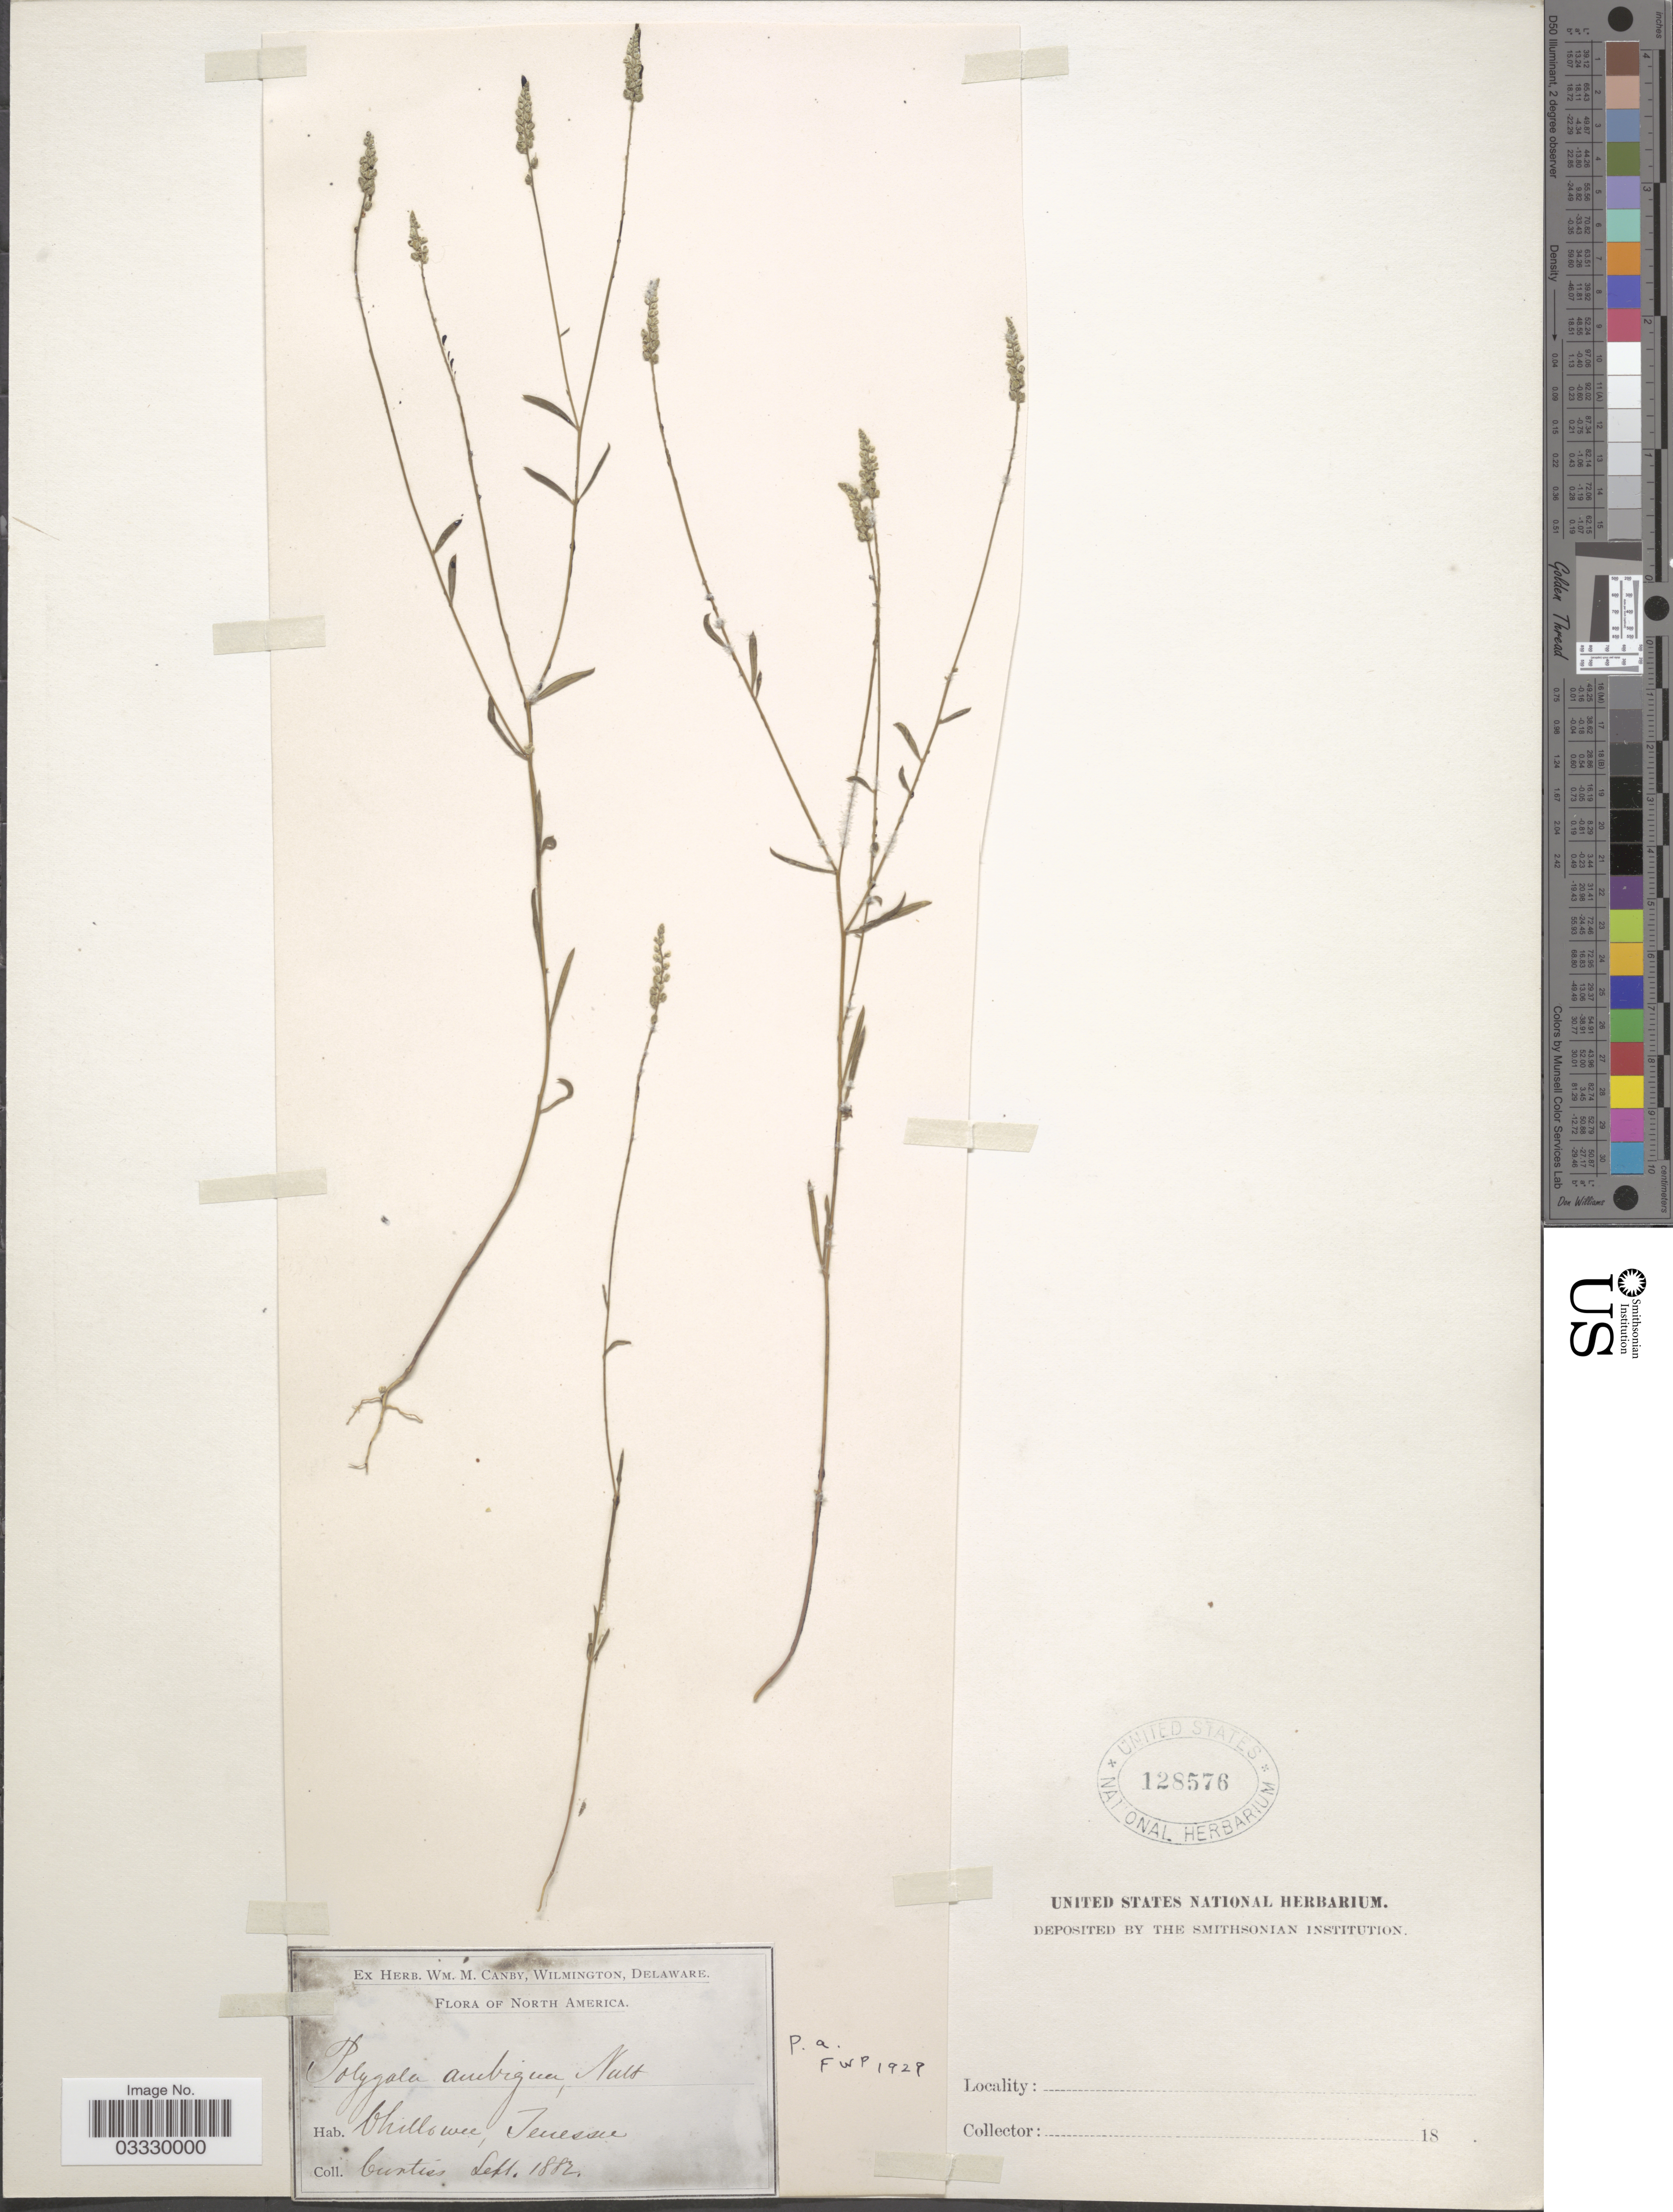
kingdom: Plantae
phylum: Tracheophyta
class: Magnoliopsida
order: Fabales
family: Polygalaceae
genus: Polygala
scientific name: Polygala ambigua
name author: Nutt.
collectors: -. Curtiss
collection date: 1882-09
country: United States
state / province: Tennessee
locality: Chilhowee.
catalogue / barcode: US 128576